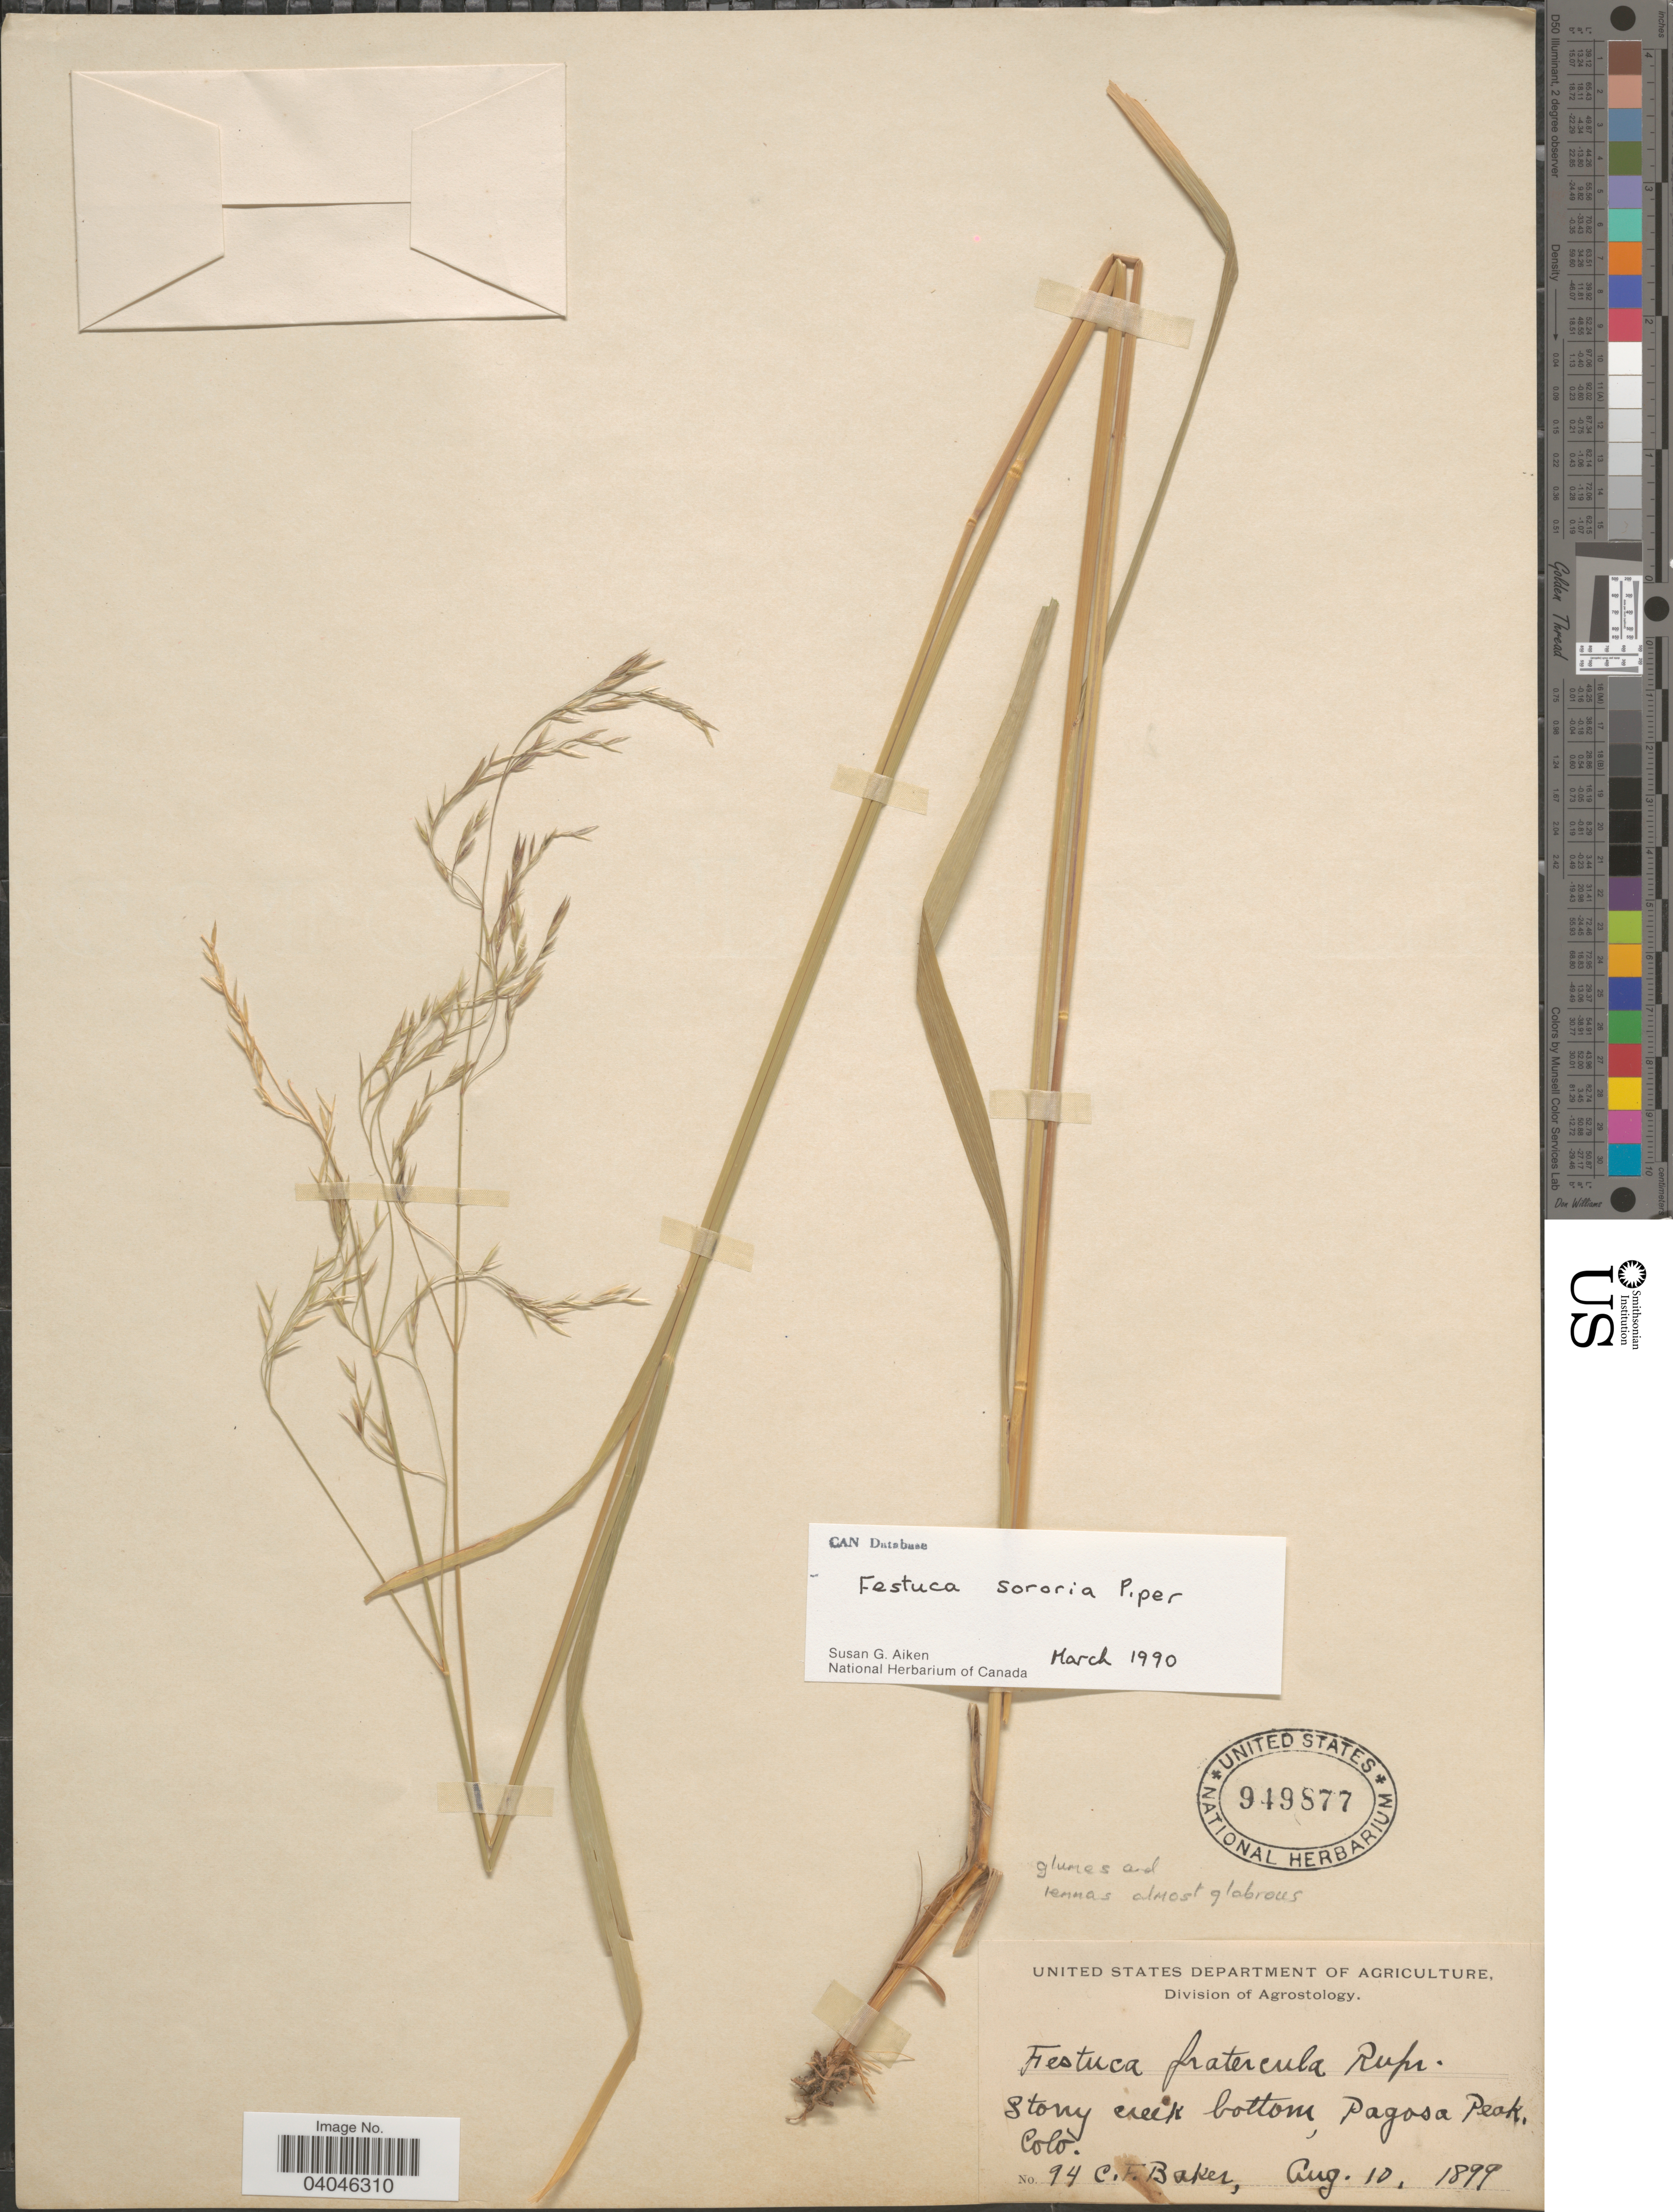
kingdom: Plantae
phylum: Tracheophyta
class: Liliopsida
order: Poales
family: Poaceae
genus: Festuca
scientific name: Festuca sororia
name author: Piper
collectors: C. F. Baker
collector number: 94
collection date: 1899-08-10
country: United States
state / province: Colorado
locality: Stony creek bottom, Pagosa Peak.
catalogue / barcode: US 949877